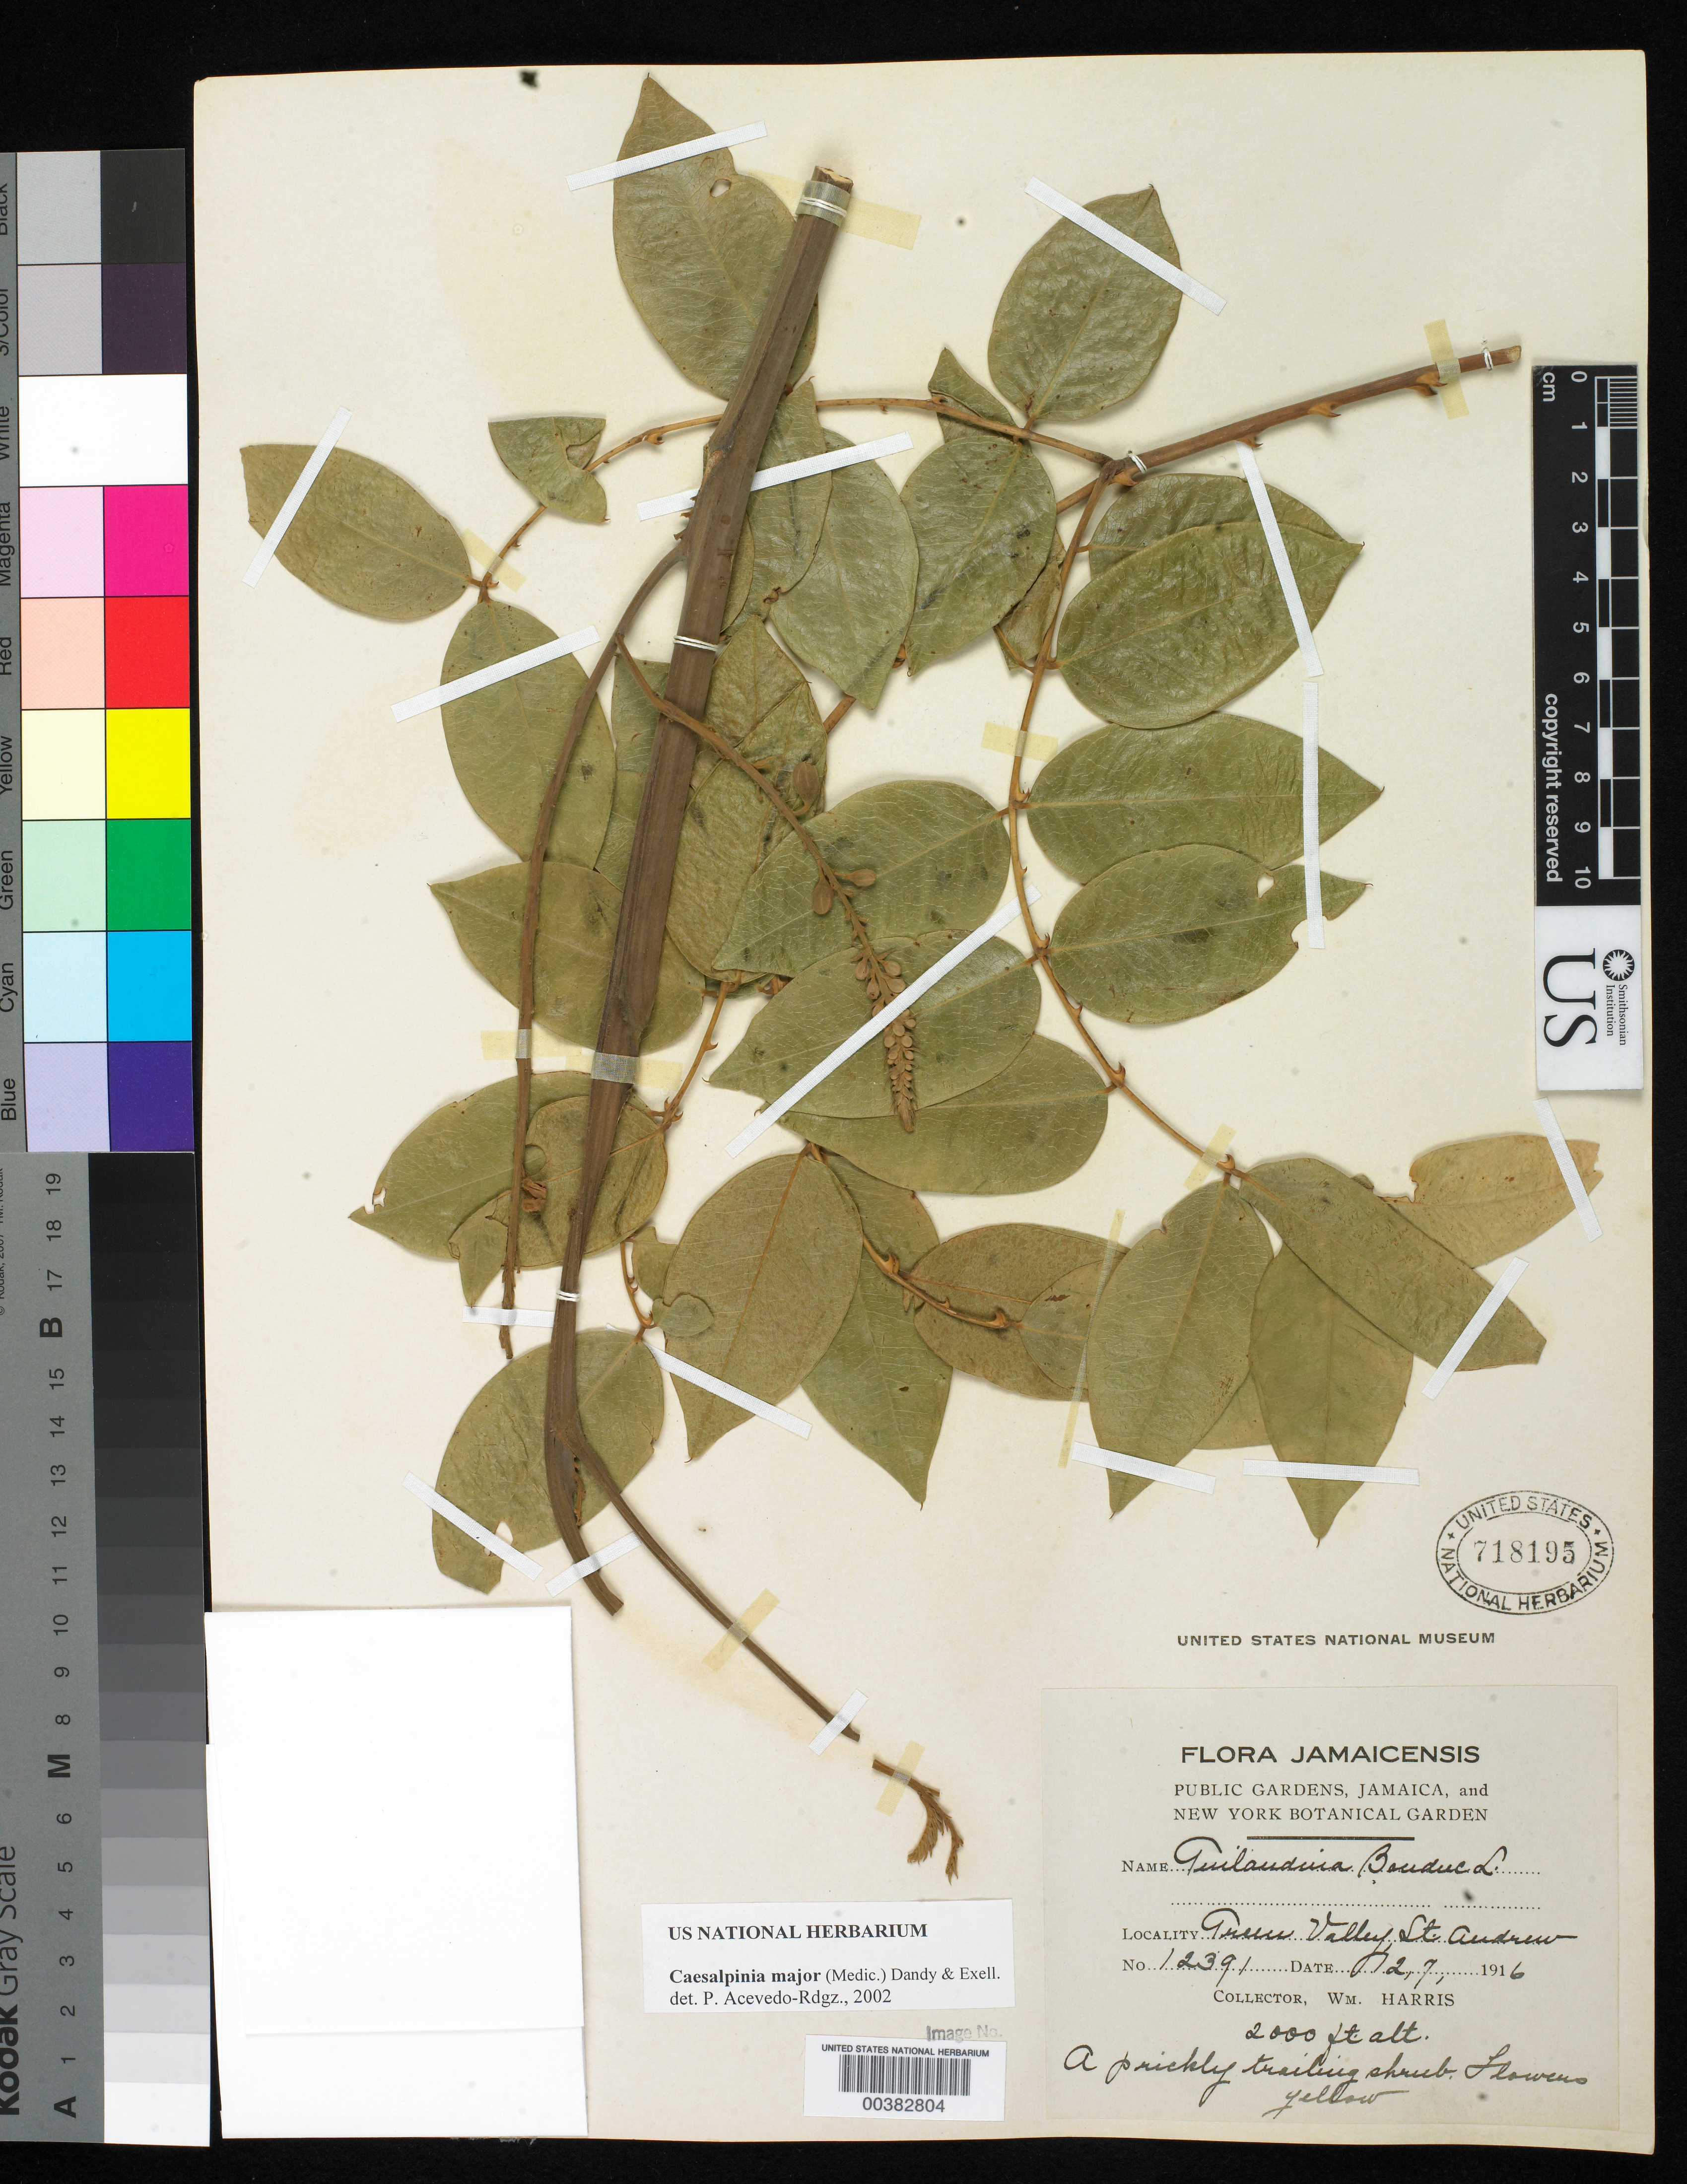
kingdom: Plantae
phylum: Tracheophyta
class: Magnoliopsida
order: Fabales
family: Fabaceae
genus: Guilandina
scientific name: Guilandina major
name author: (Medik.) Small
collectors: W. H. Harris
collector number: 12391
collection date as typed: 02 Jul 1916 or 07 Feb 1916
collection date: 1916-02-07 or 1916-07-02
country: Jamaica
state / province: Saint Andrew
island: Greater Antilles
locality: Greece valley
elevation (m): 610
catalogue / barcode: US 718195